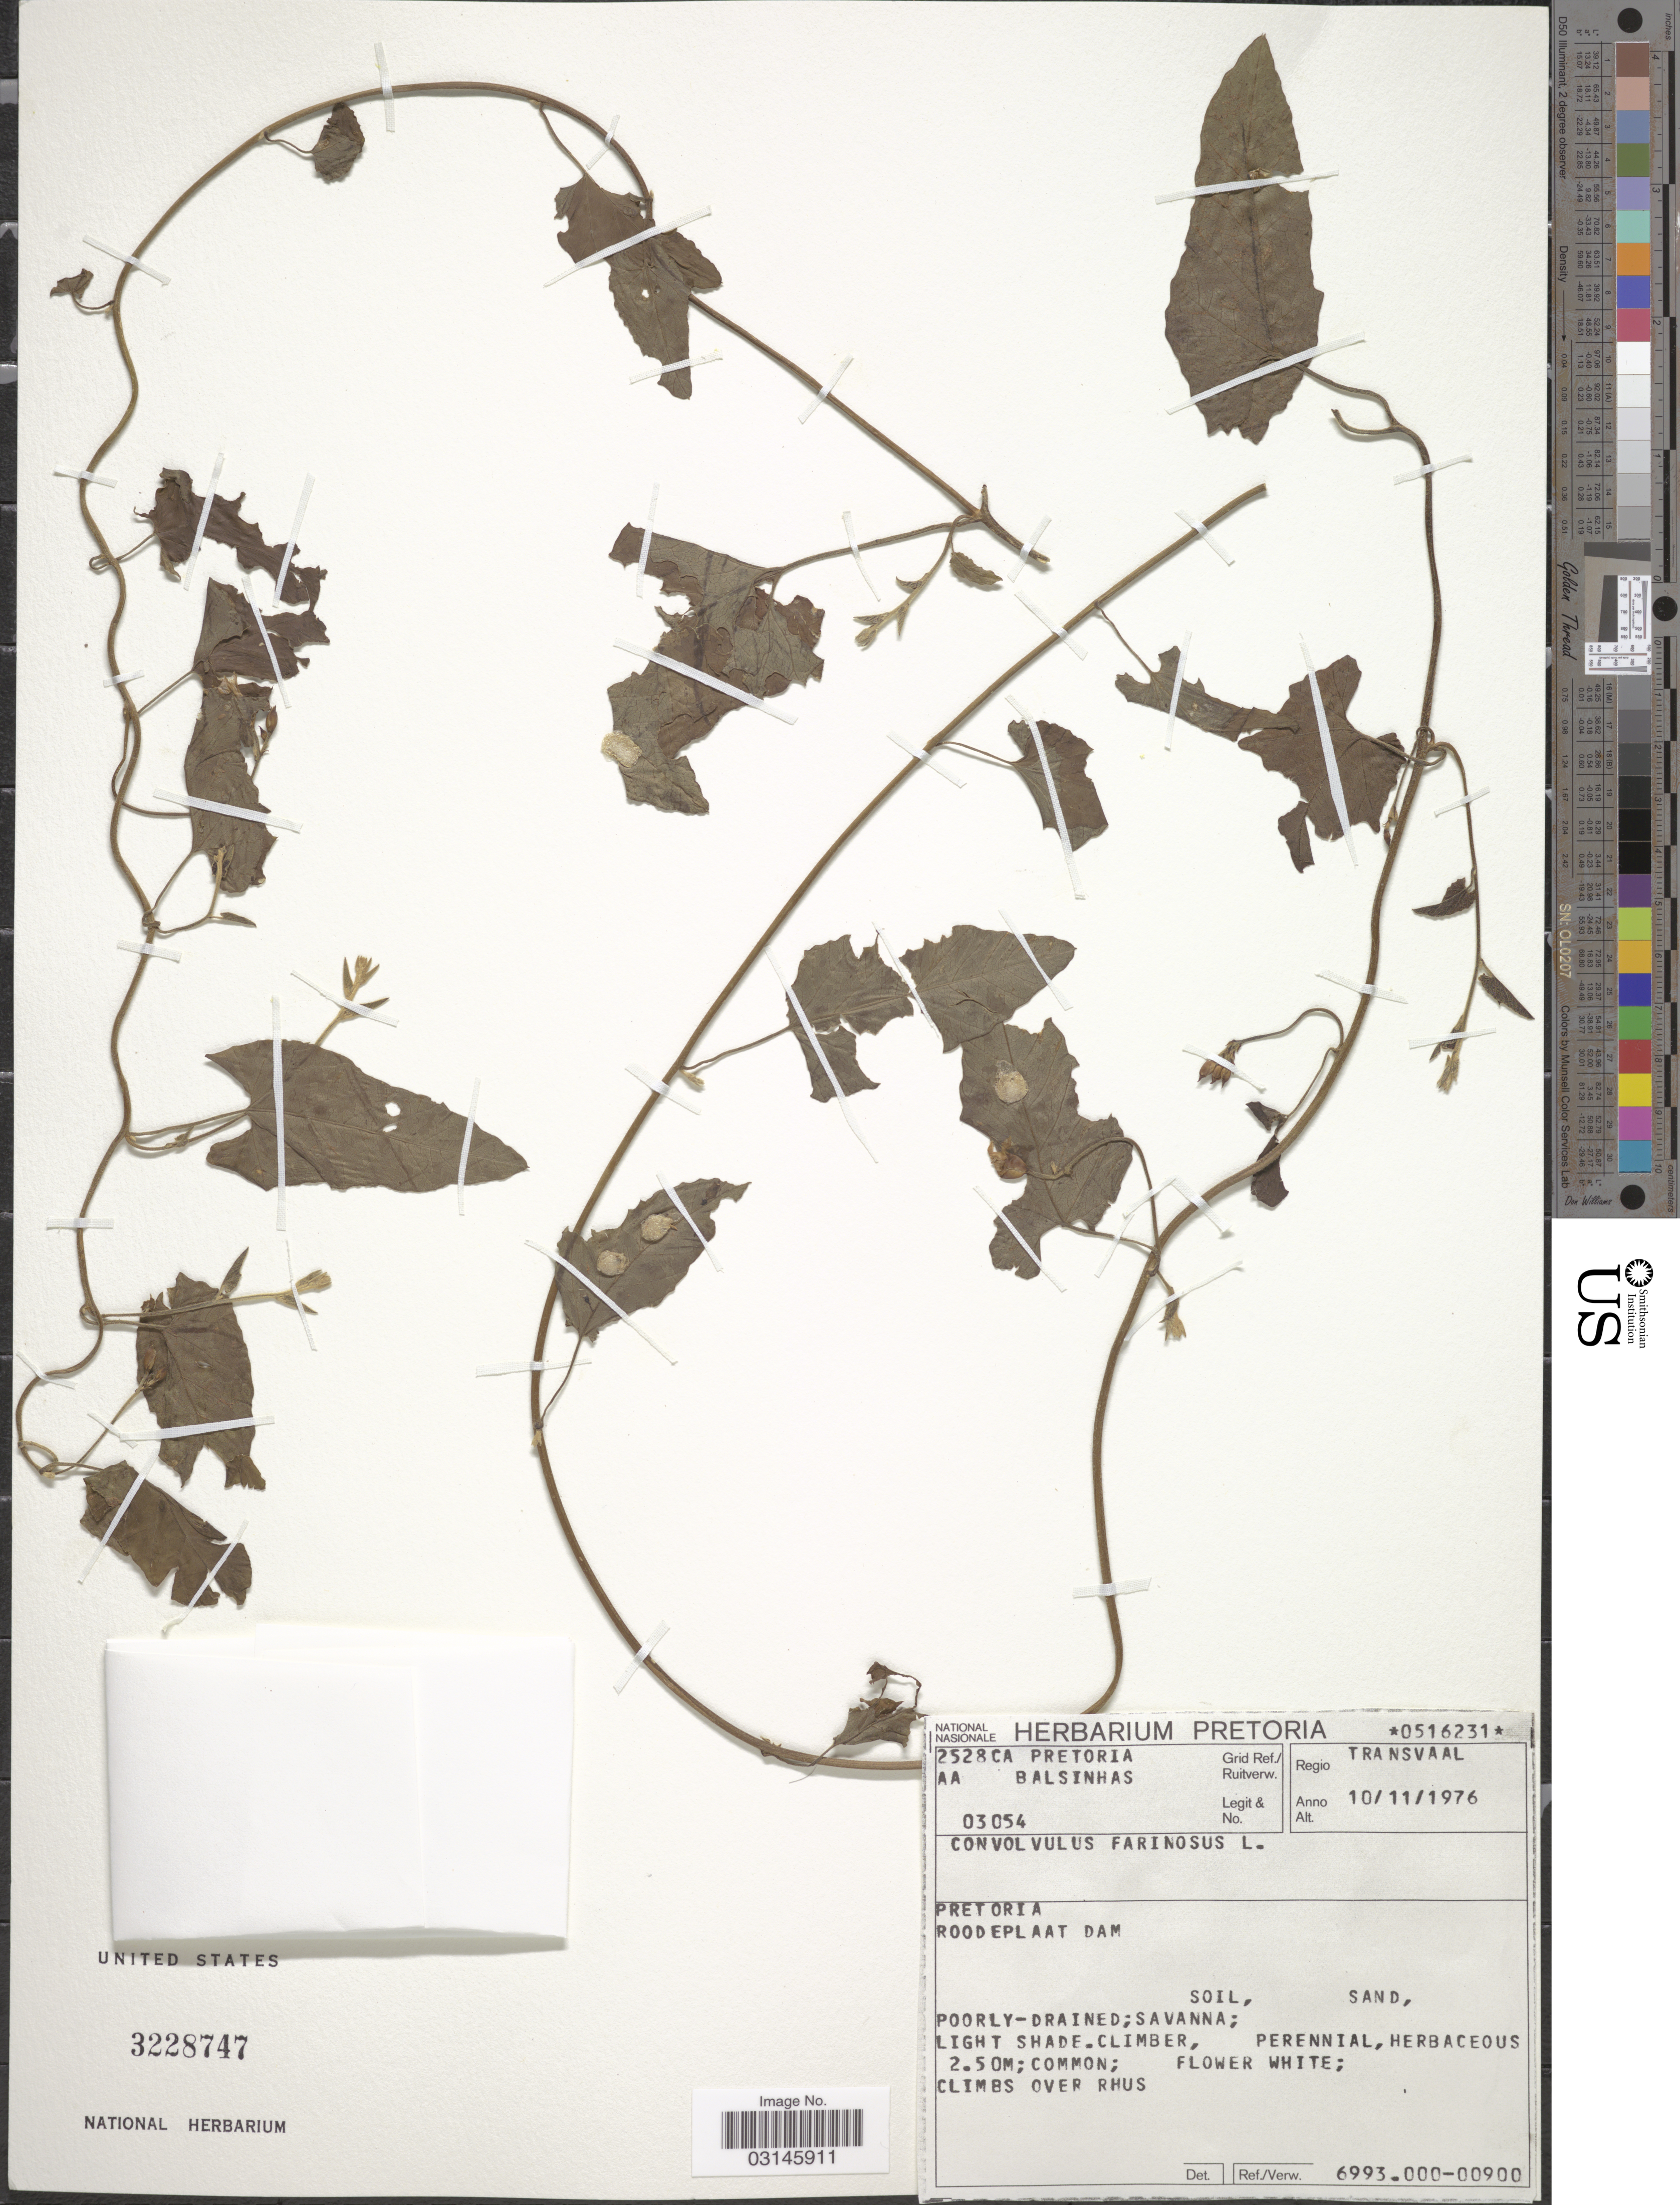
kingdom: Plantae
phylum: Tracheophyta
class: Magnoliopsida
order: Solanales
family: Convolvulaceae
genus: Convolvulus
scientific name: Convolvulus farinosus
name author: L.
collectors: A. A. Balsinhas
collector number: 03054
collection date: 1976-11-10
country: South Africa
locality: Grid Ref./Ruitverw. 2528CA Pretoria, Regio Transvaal, Pretoria, Roodeplaat Dam.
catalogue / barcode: US 3228747